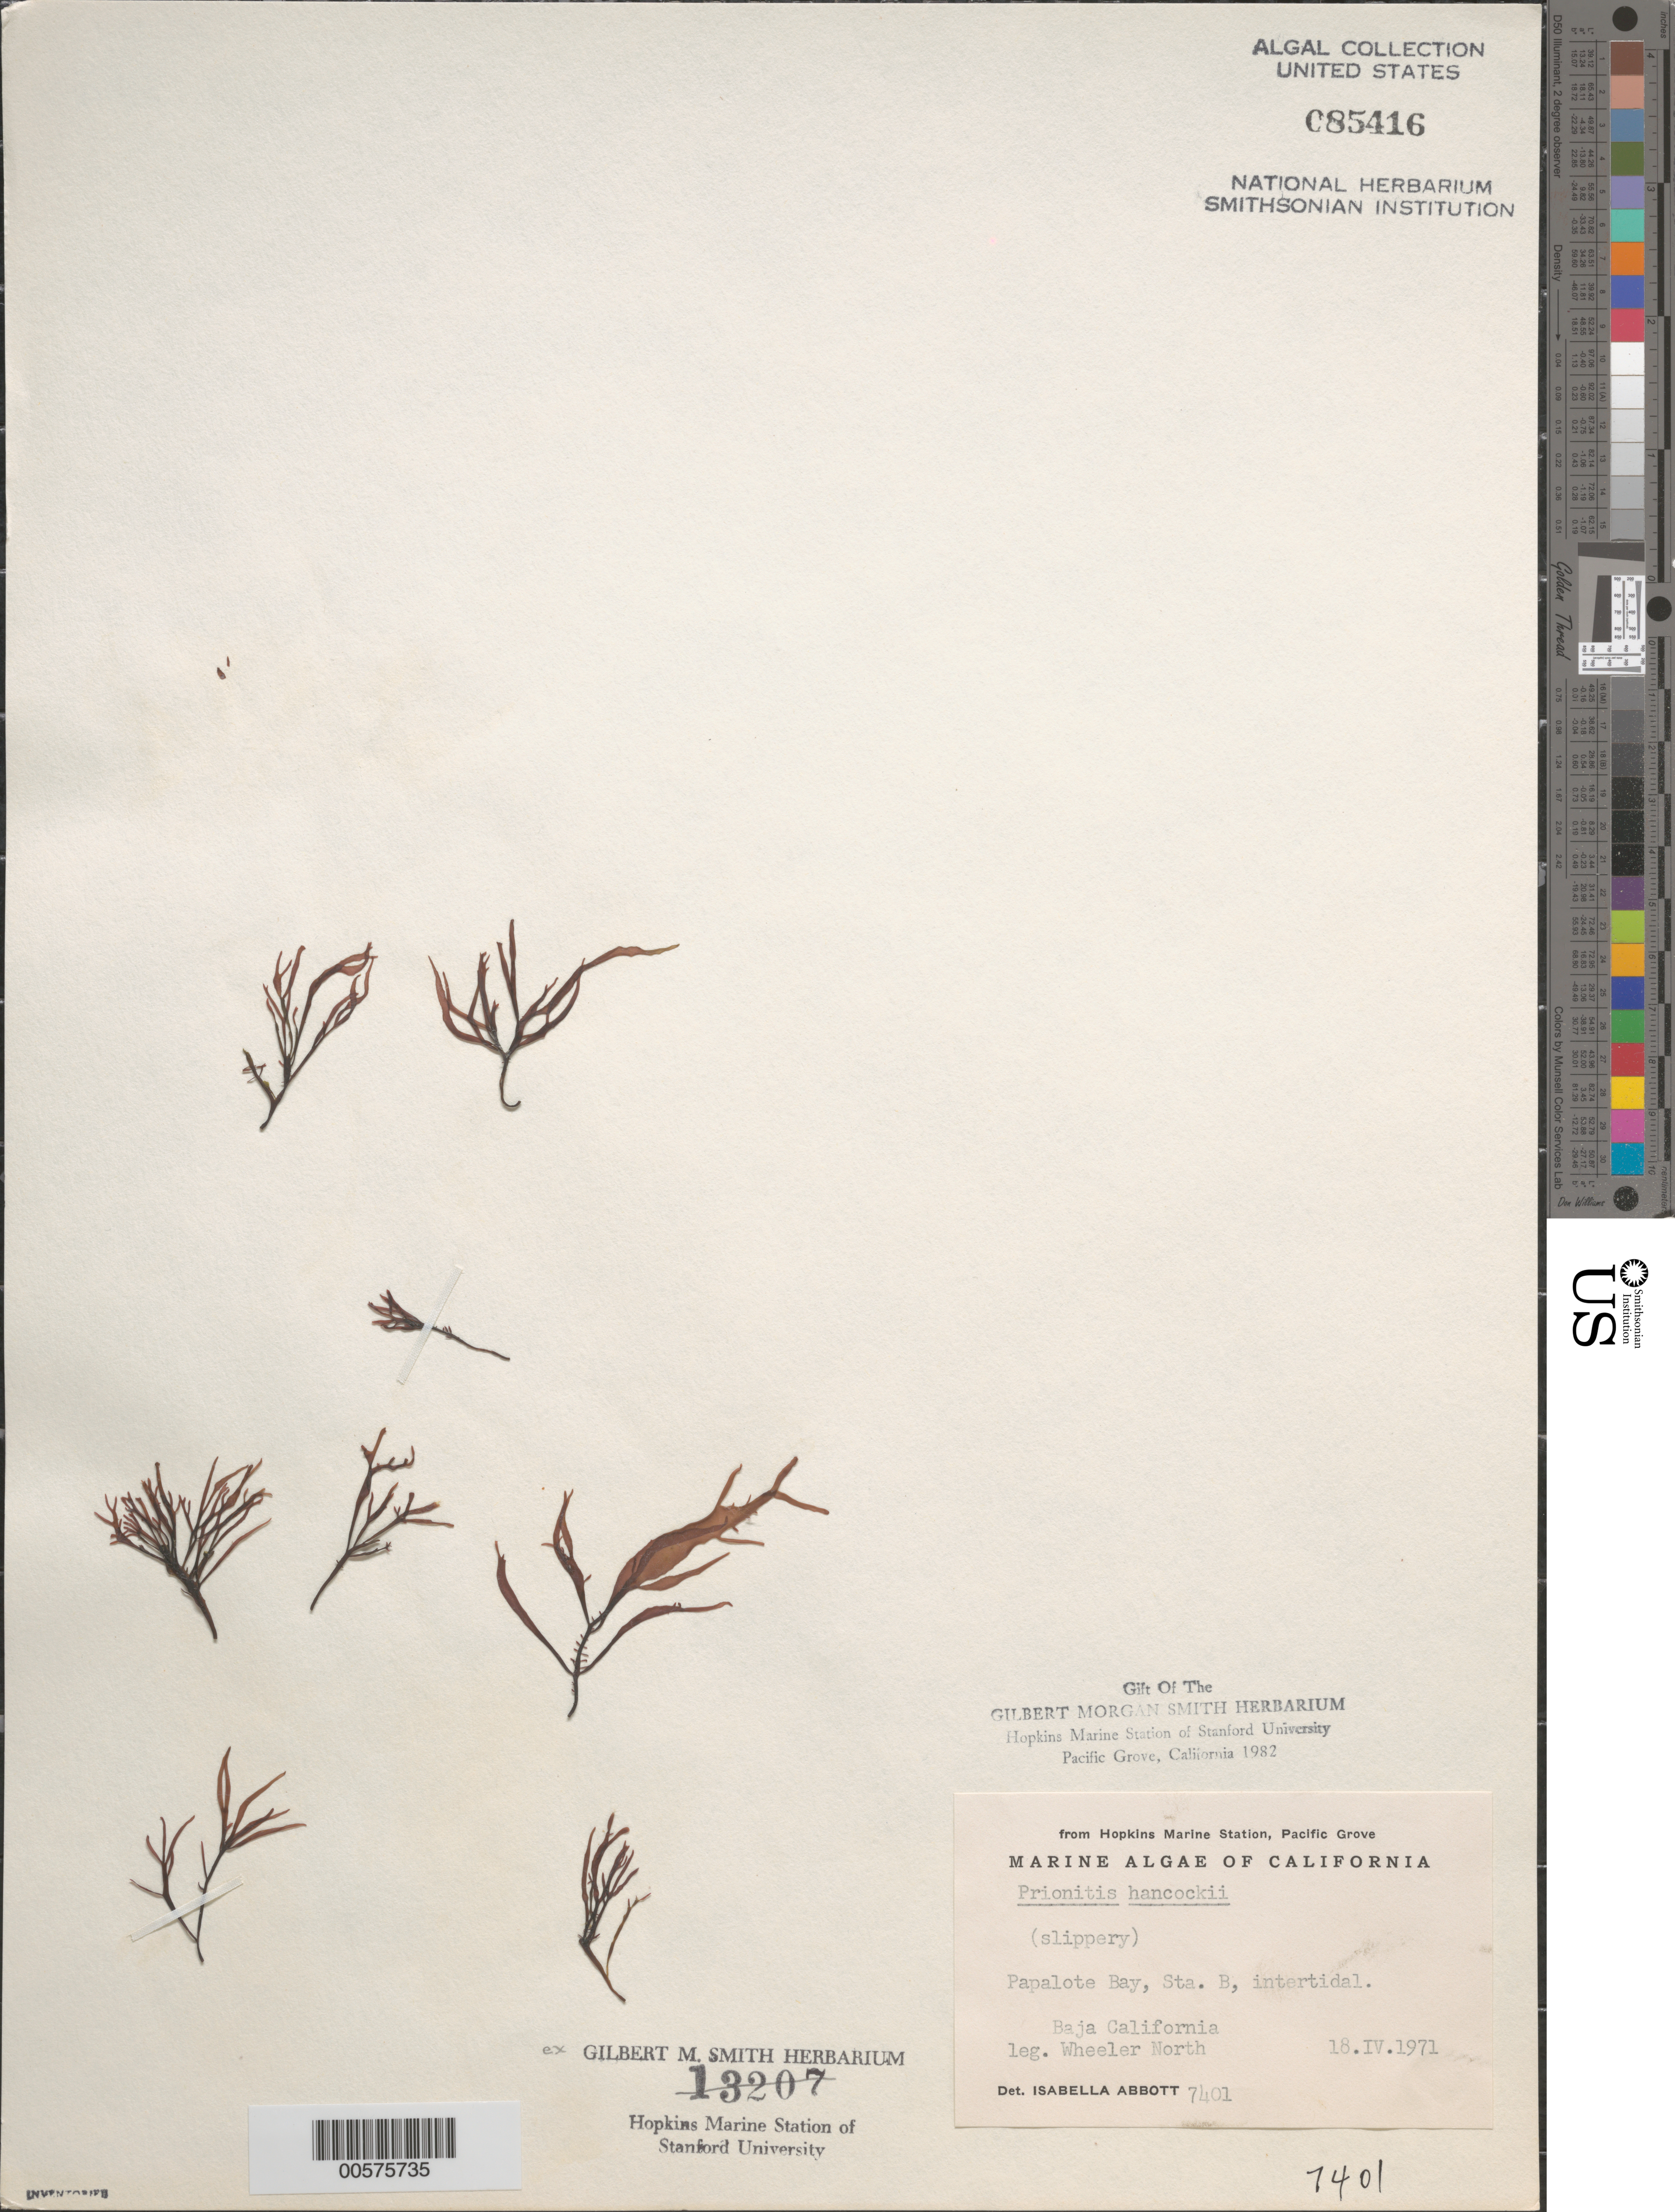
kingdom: Plantae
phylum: Rhodophyta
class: Florideophyceae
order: Cryptonemiales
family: Cryptonemiaceae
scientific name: Prionitis hancockii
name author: W.R. Taylor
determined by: Abbott, Isabella A.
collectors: W. North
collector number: IAA 7401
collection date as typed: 18 Apr 1971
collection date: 1971-04-18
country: Mexico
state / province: Baja California Norte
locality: Papolote Bay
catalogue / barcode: US 85416